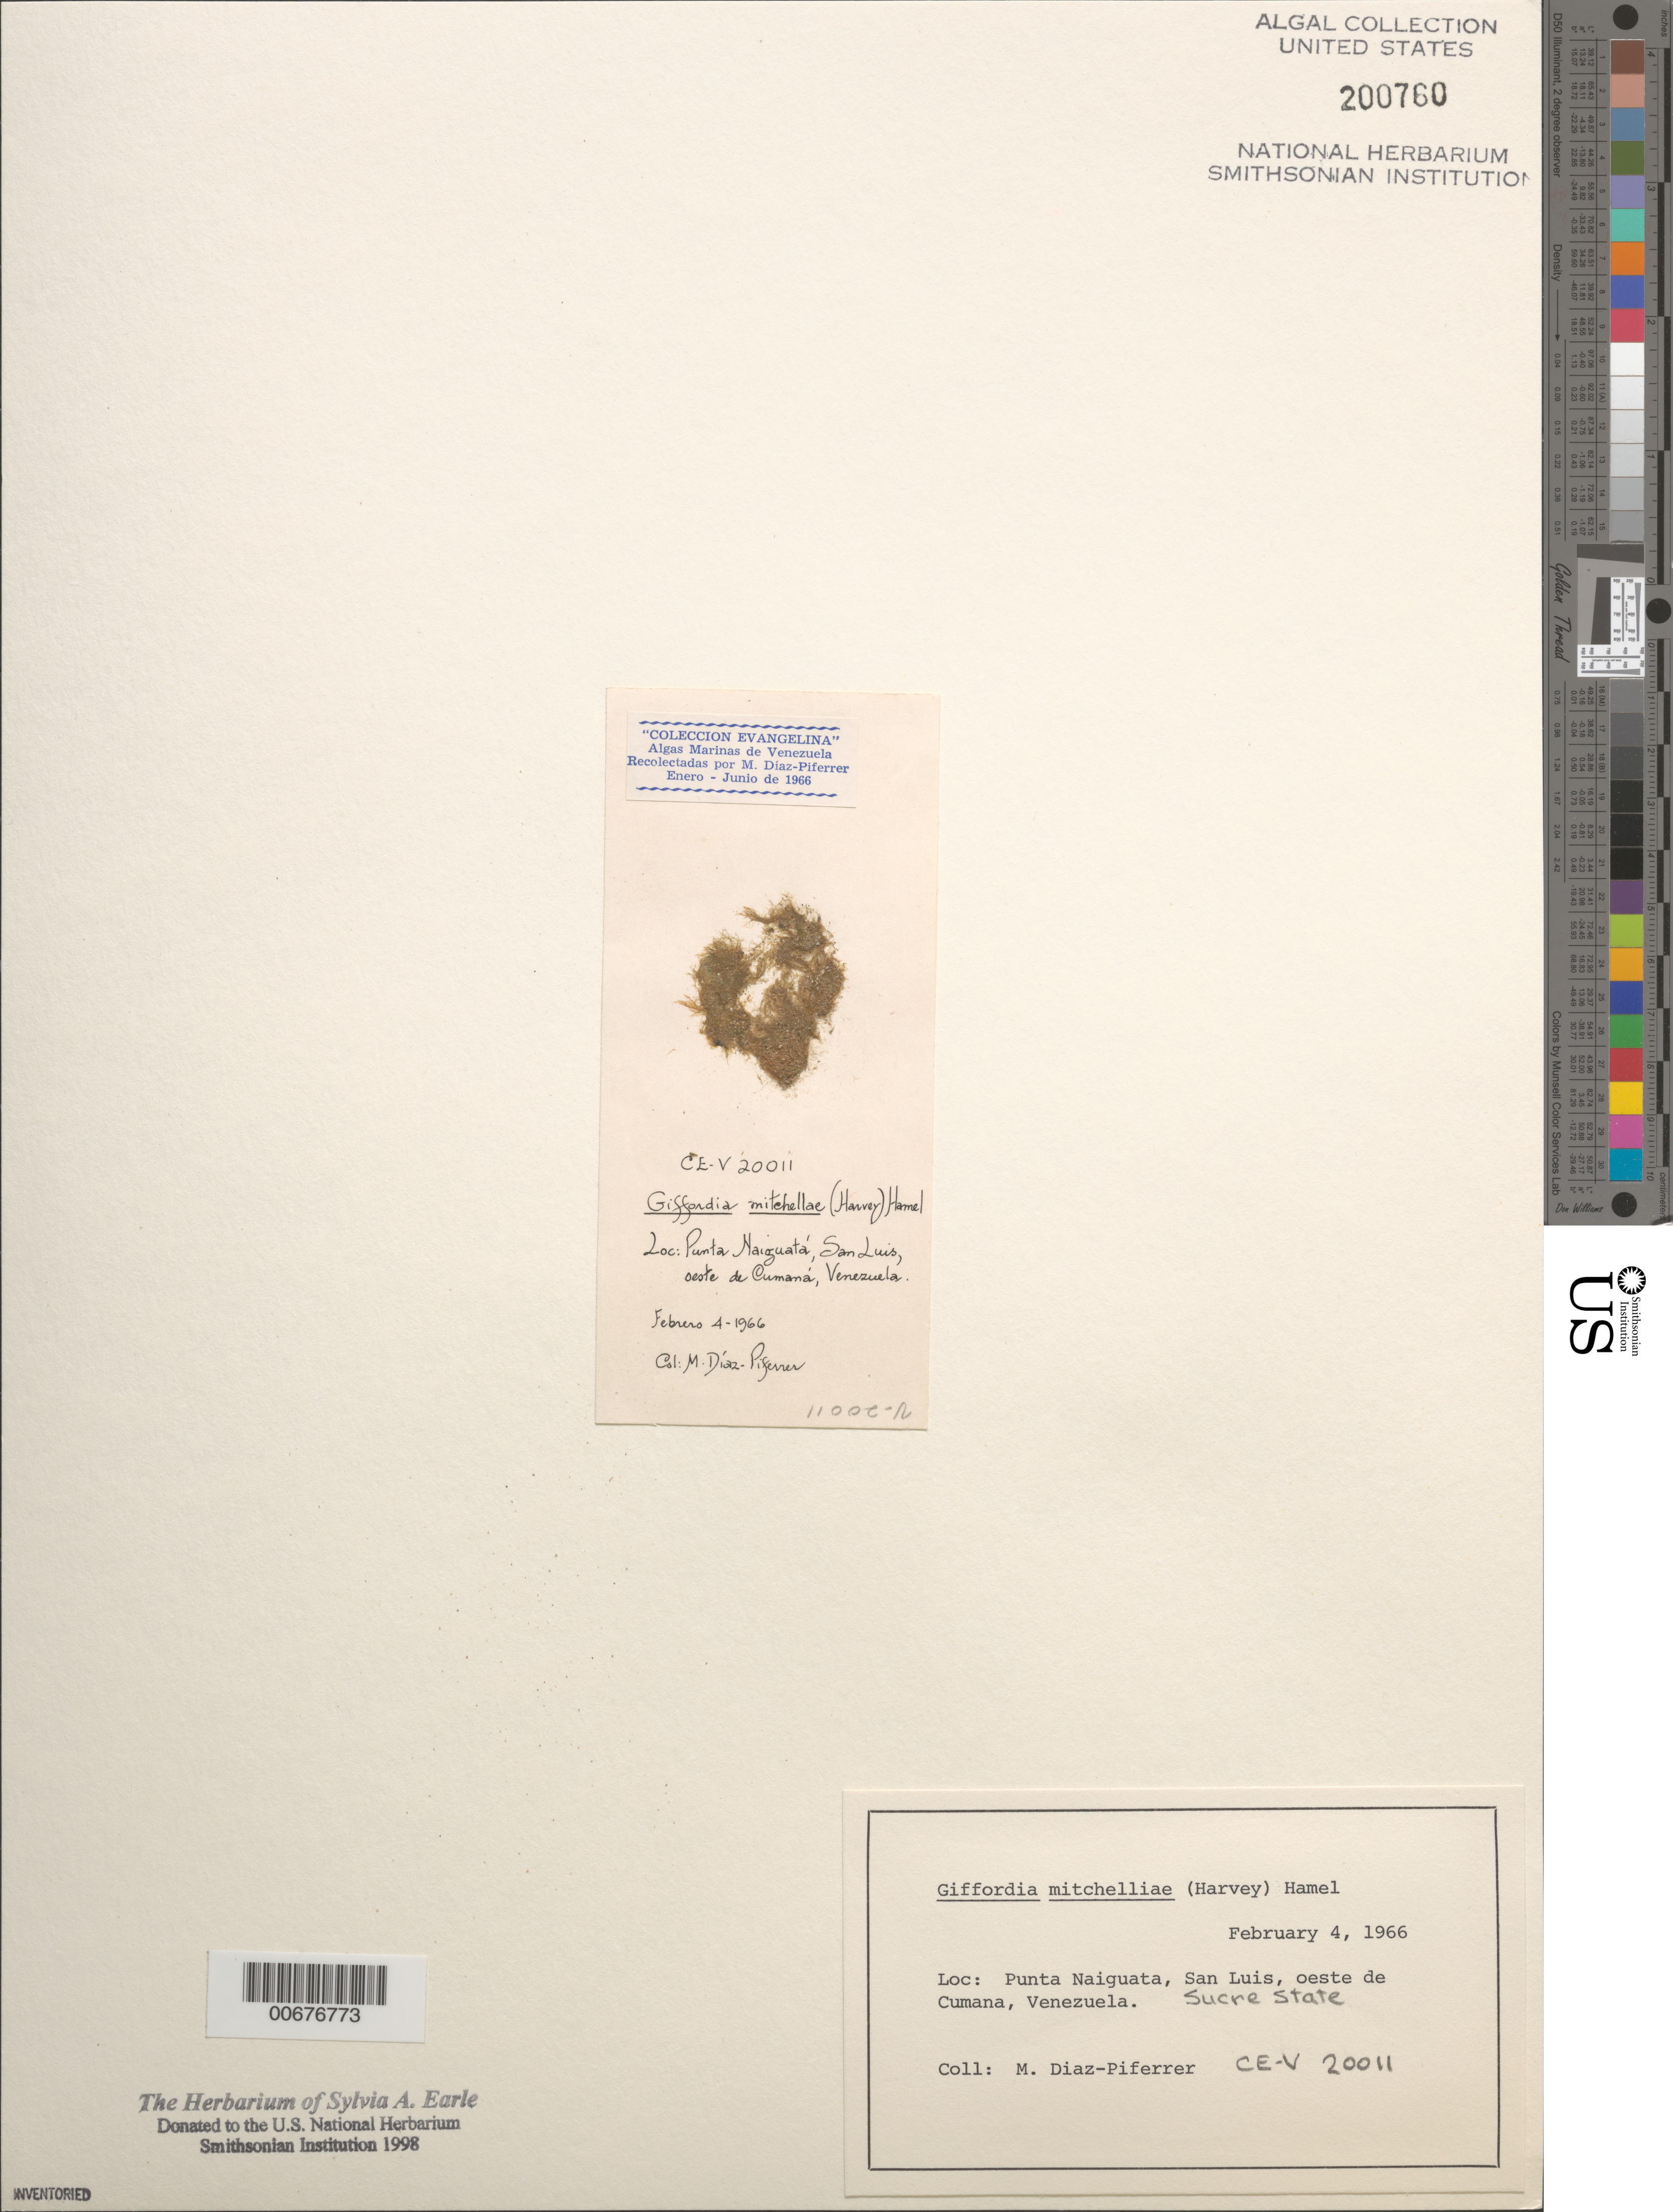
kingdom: Chromista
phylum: Ochrophyta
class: Phaeophyceae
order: Ectocarpales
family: Acinetosporaceae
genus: Feldmannia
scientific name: Feldmannia mitchelliae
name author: (Harv.) H.-S. Kim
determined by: Algae name updating Project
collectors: M. Diaz-Piferrer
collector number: CE-V 20011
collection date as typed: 04 Feb 1966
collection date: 1966-02-04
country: Venezuela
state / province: Sucre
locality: Punta Naiguata, San Luis, west of Cumana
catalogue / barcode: US 200760